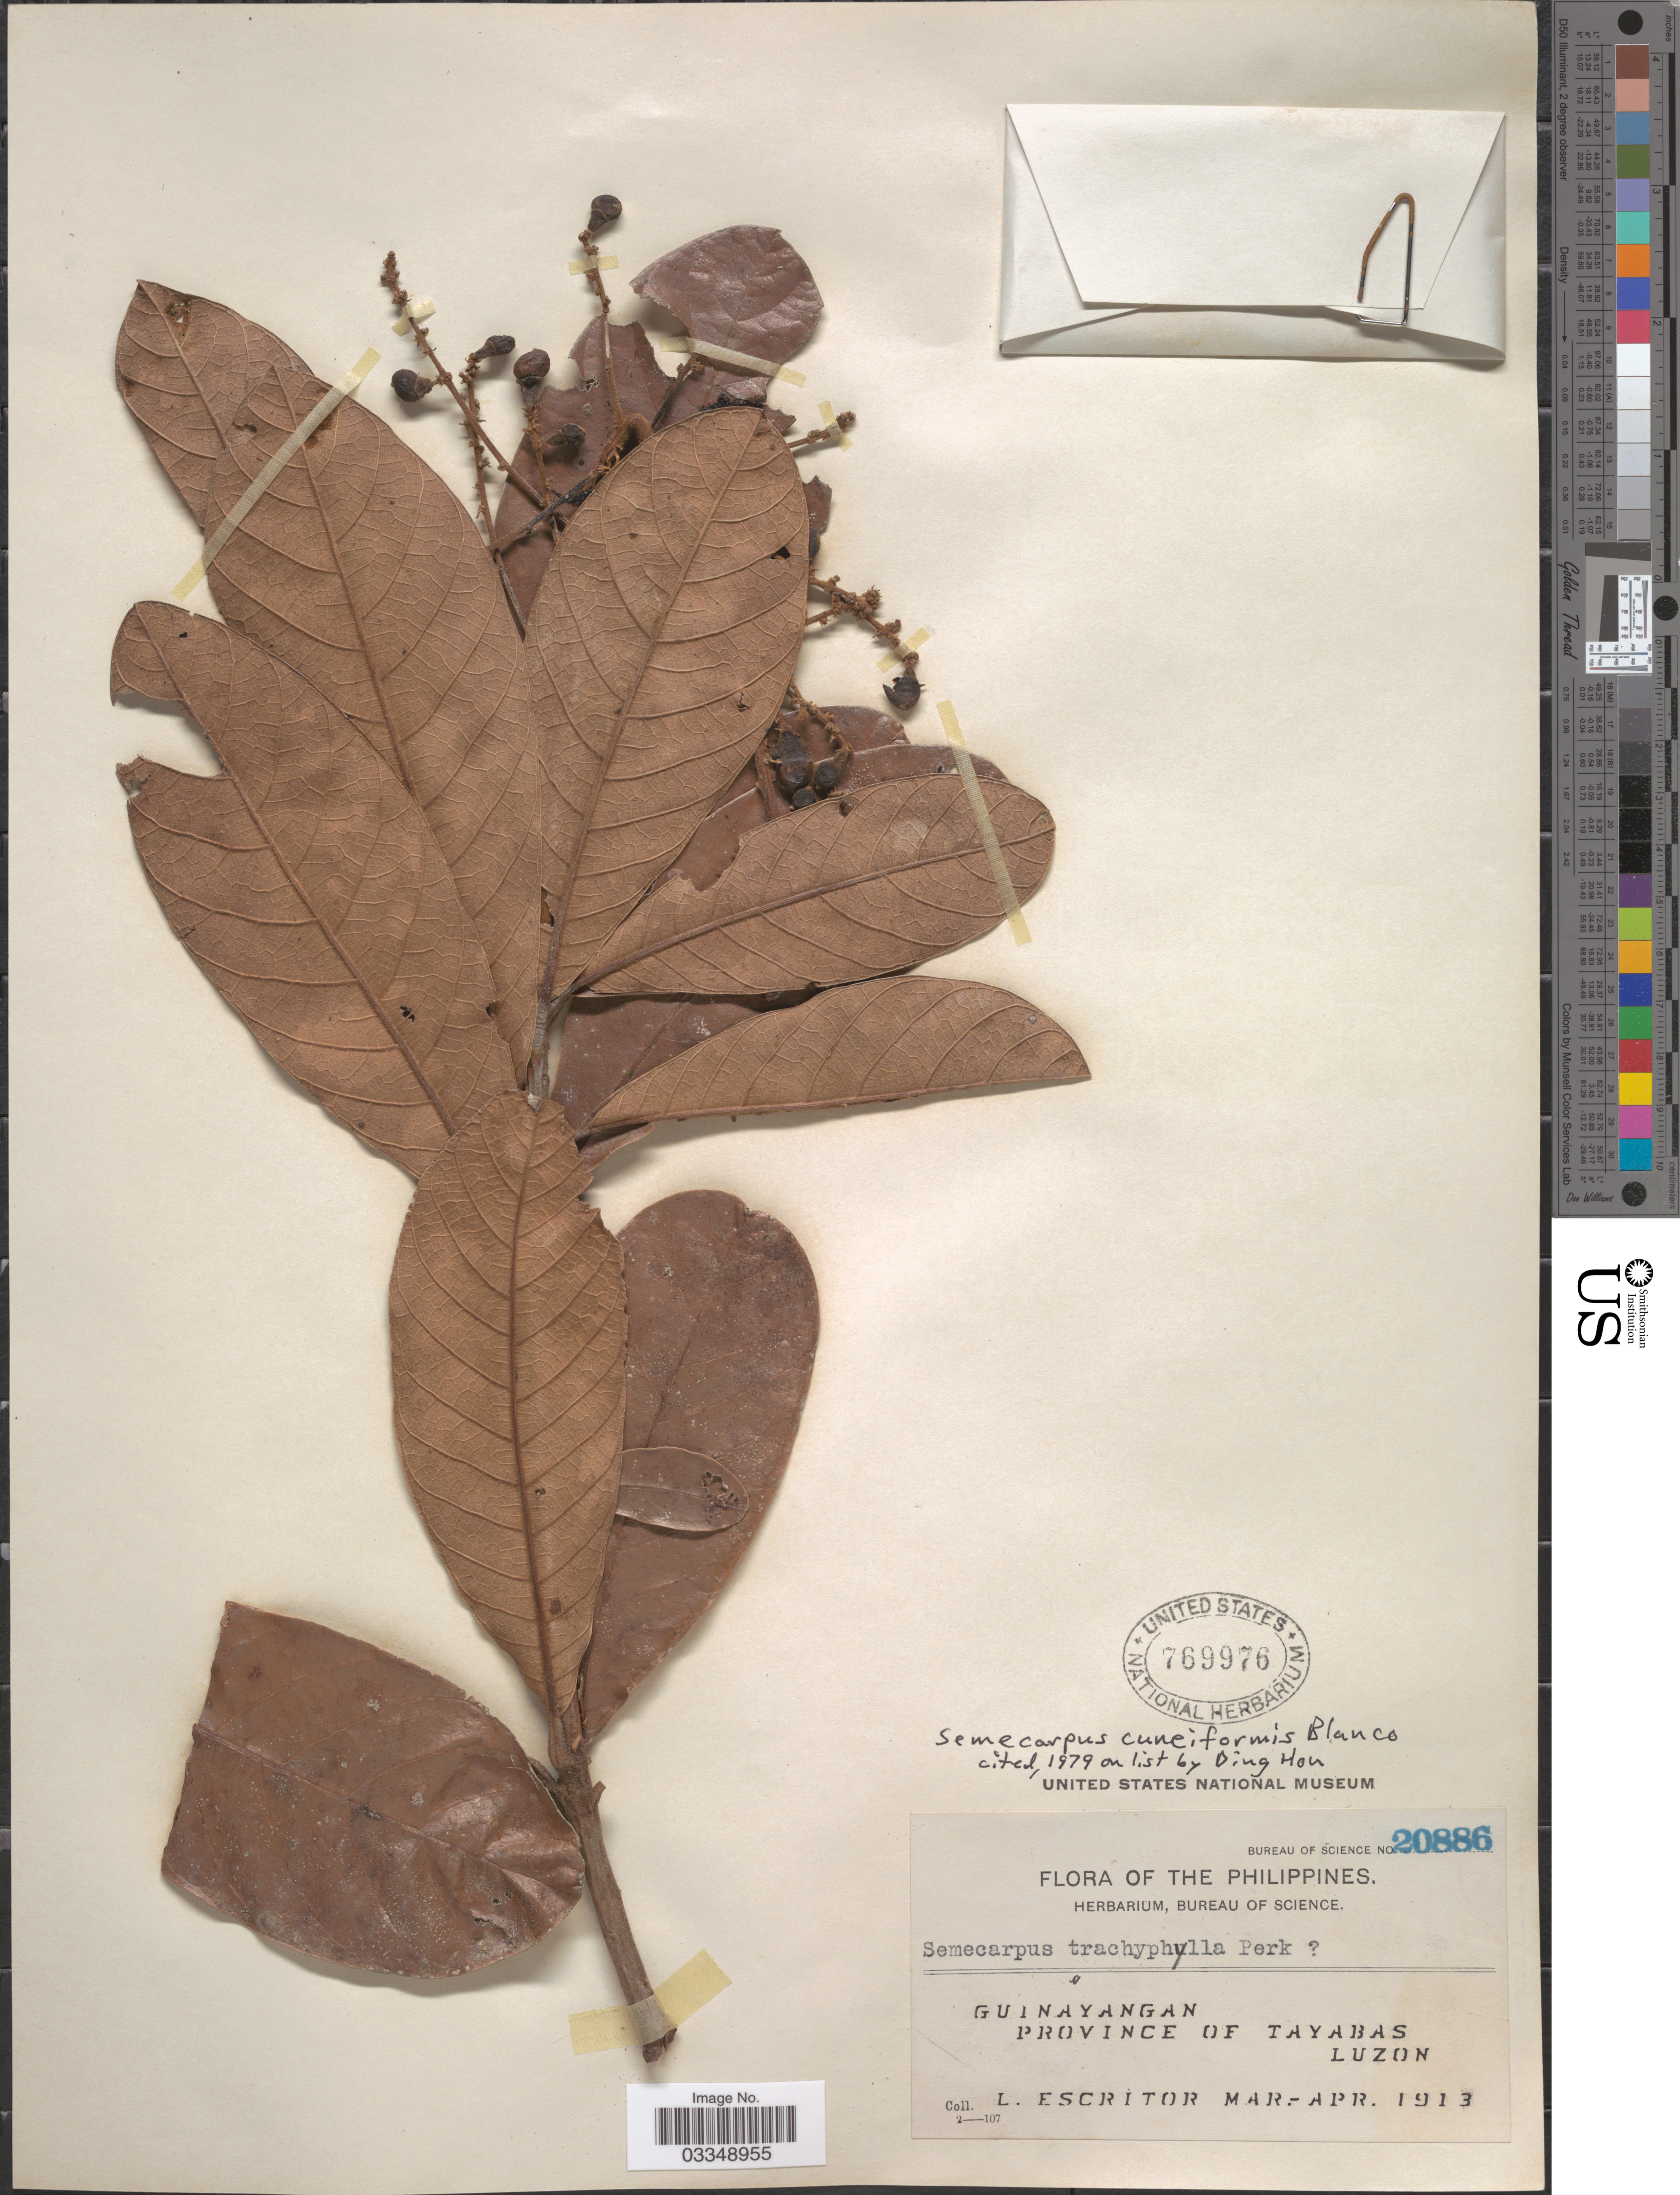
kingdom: Plantae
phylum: Tracheophyta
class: Magnoliopsida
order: Sapindales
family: Anacardiaceae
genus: Semecarpus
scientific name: Semecarpus cuneiformis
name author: Blanco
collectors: L. Escritor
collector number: Bureau of Science 20886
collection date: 1913-03/1913-04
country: Philippines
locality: Guinayangan. Province of Tayabas. Luzon.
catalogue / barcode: US 769976